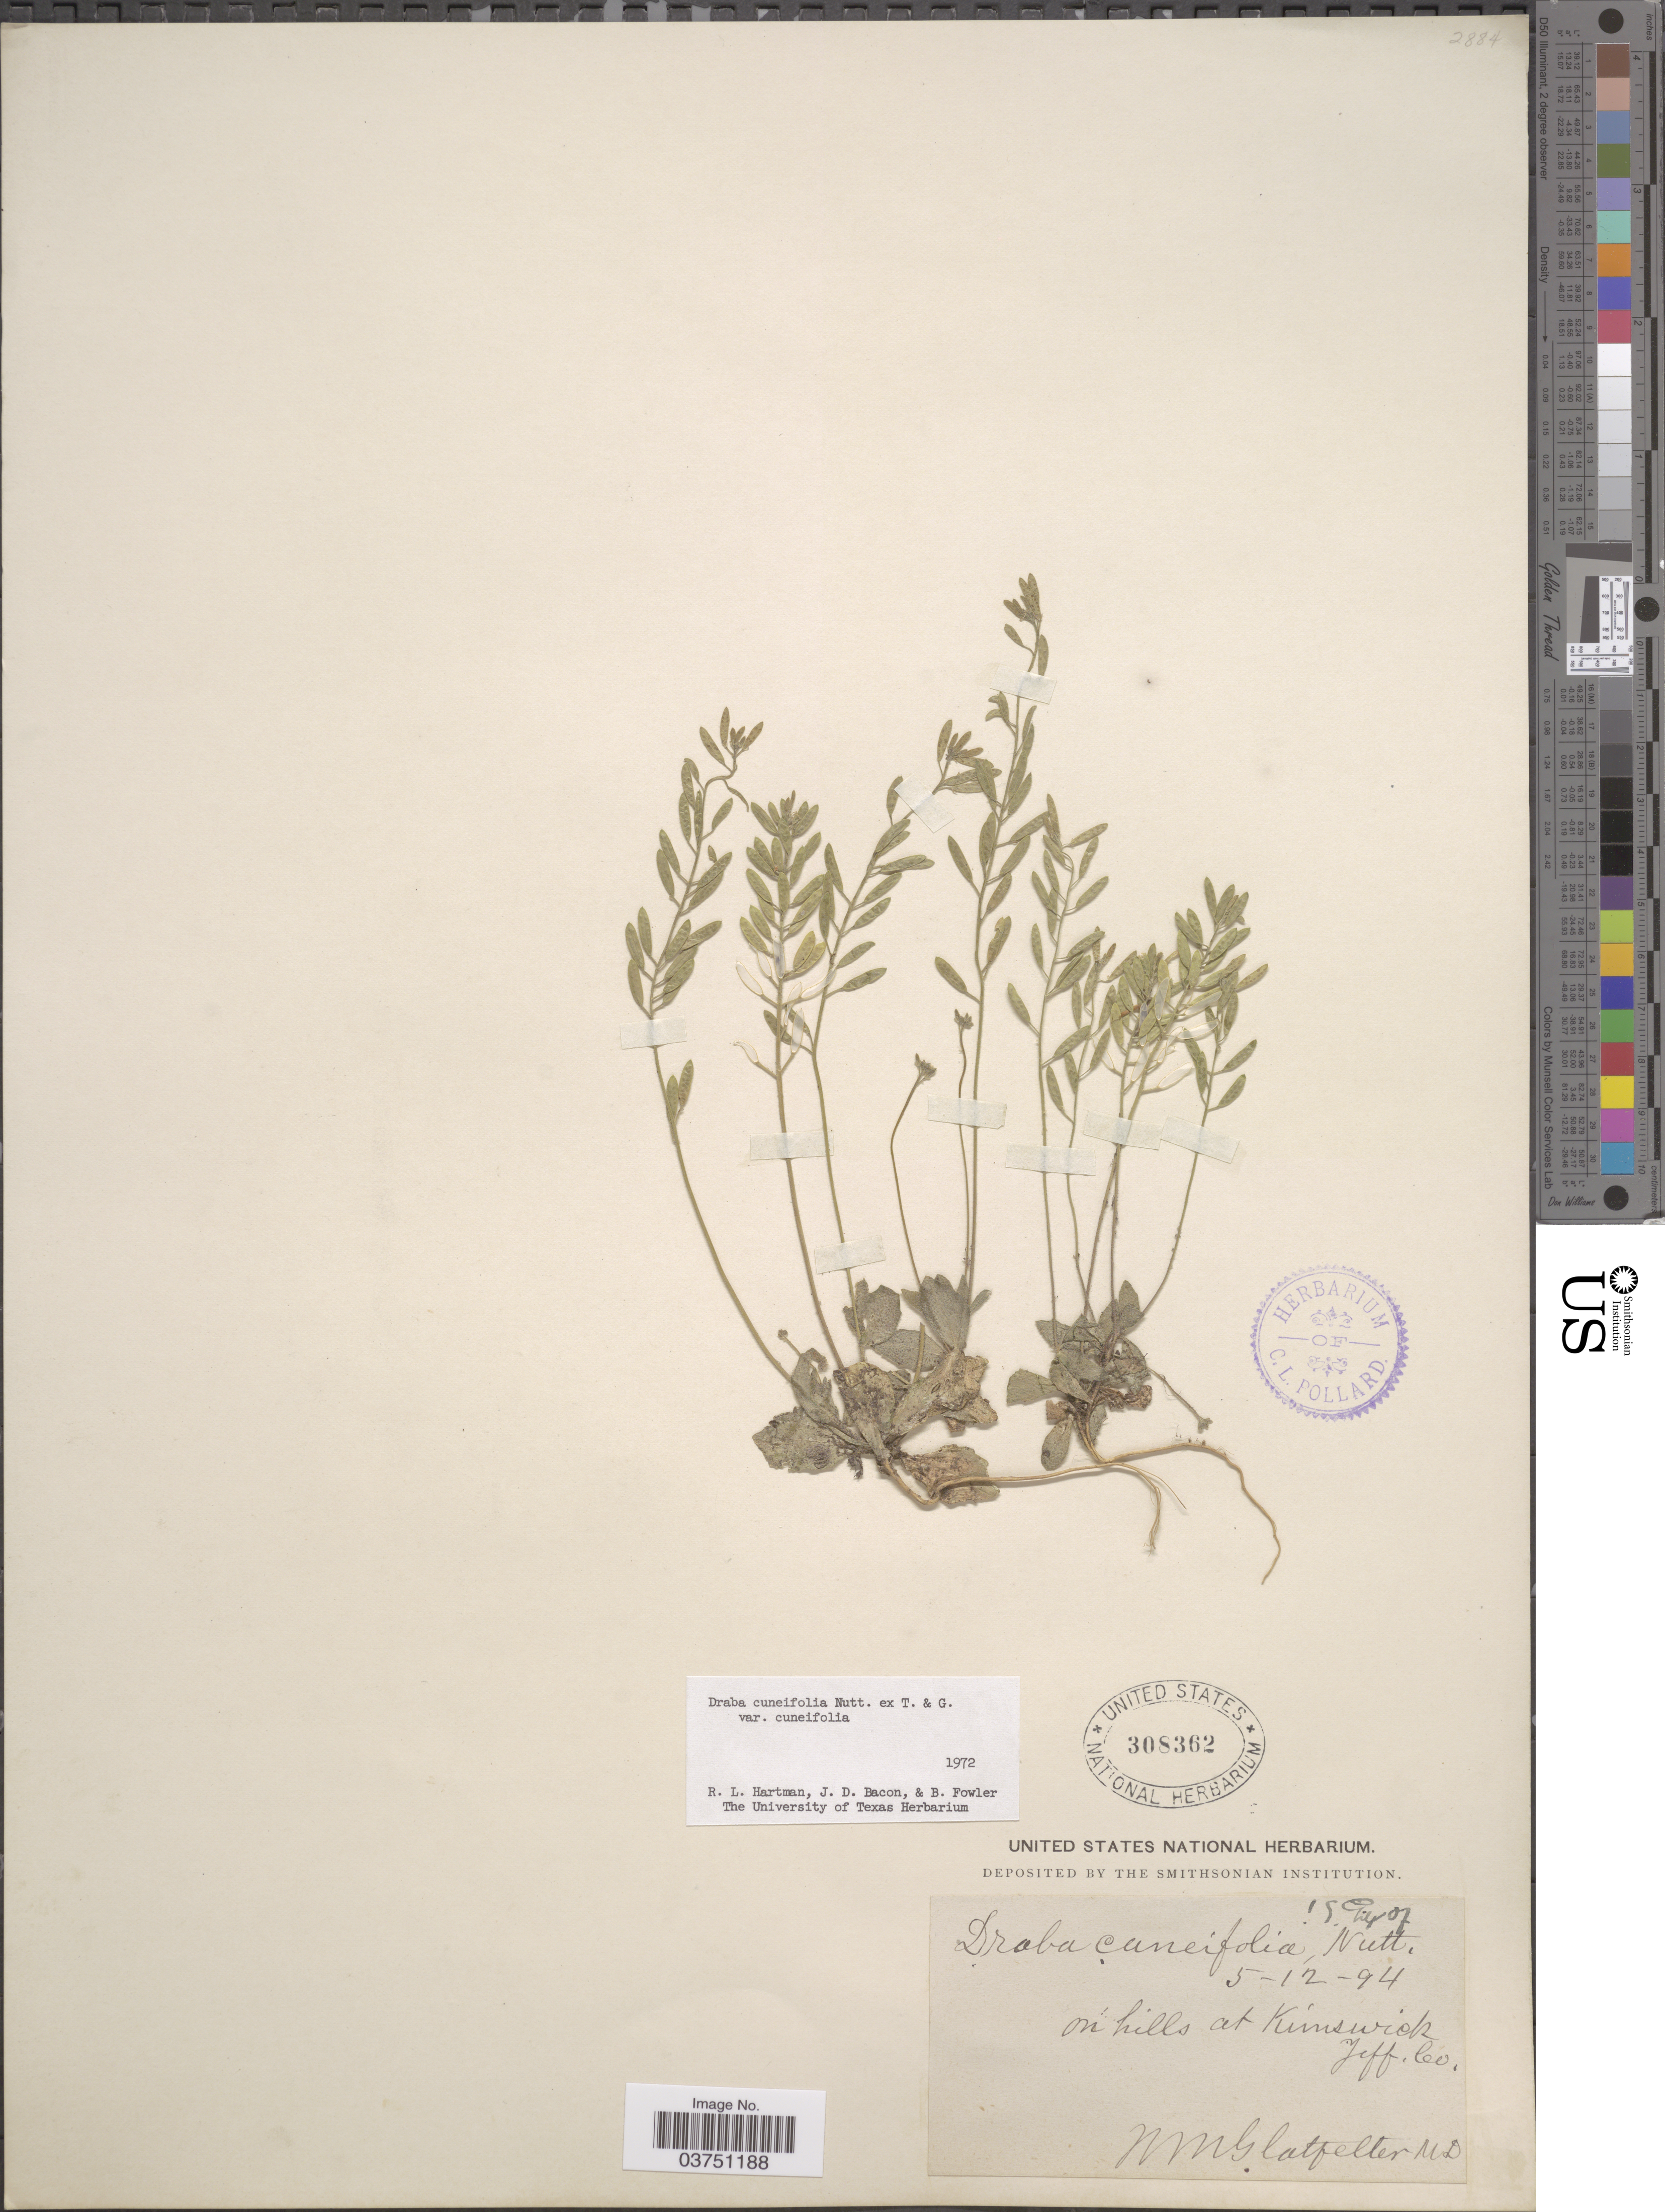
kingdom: Plantae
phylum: Tracheophyta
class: Magnoliopsida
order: Brassicales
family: Brassicaceae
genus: Draba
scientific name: Draba cuneifolia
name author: Nutt.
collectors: N. M. Glatfelter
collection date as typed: Transcribed d/m/y: 12/5/94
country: United States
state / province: Missouri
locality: On hills at Kimswick Jeff. Co.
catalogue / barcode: US 308362